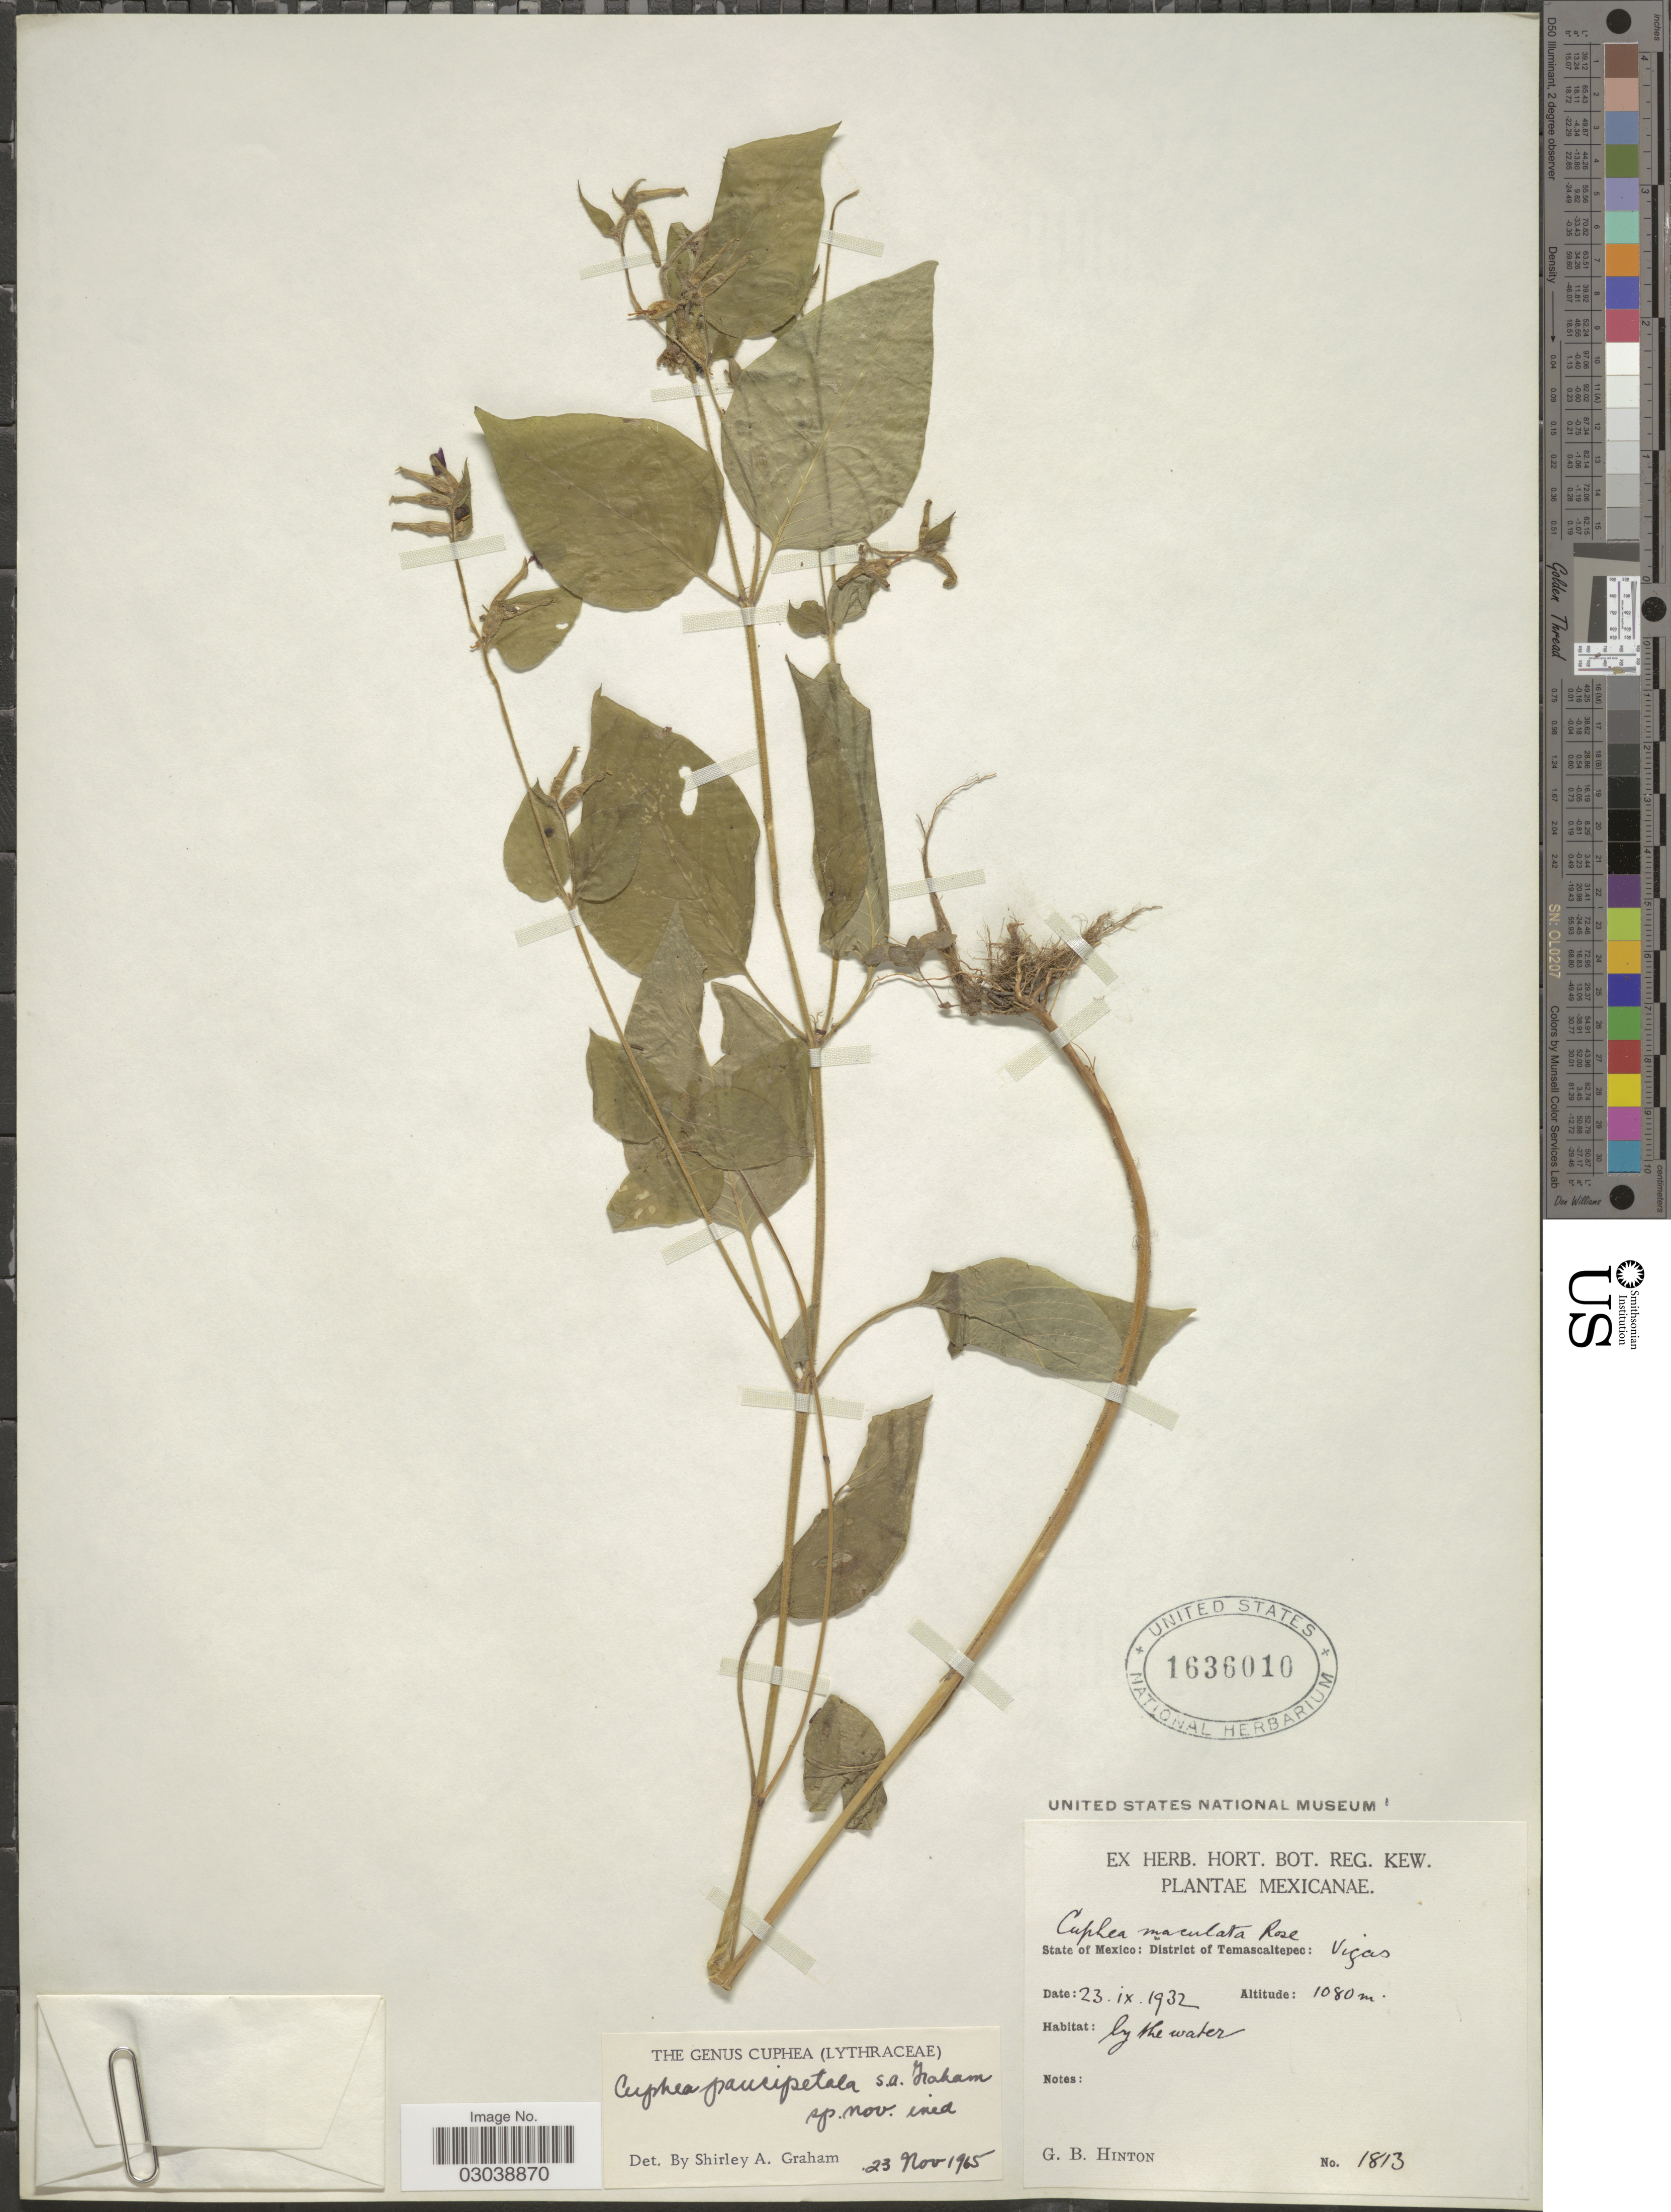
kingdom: Plantae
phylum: Tracheophyta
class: Magnoliopsida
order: Myrtales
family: Lythraceae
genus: Cuphea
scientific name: Cuphea paucipetala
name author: S.A. Graham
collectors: G. B. Hinton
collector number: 1813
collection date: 1932-09-23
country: Mexico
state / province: México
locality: District of Temascaltepec: Vigas.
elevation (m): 1080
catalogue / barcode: US 1636010